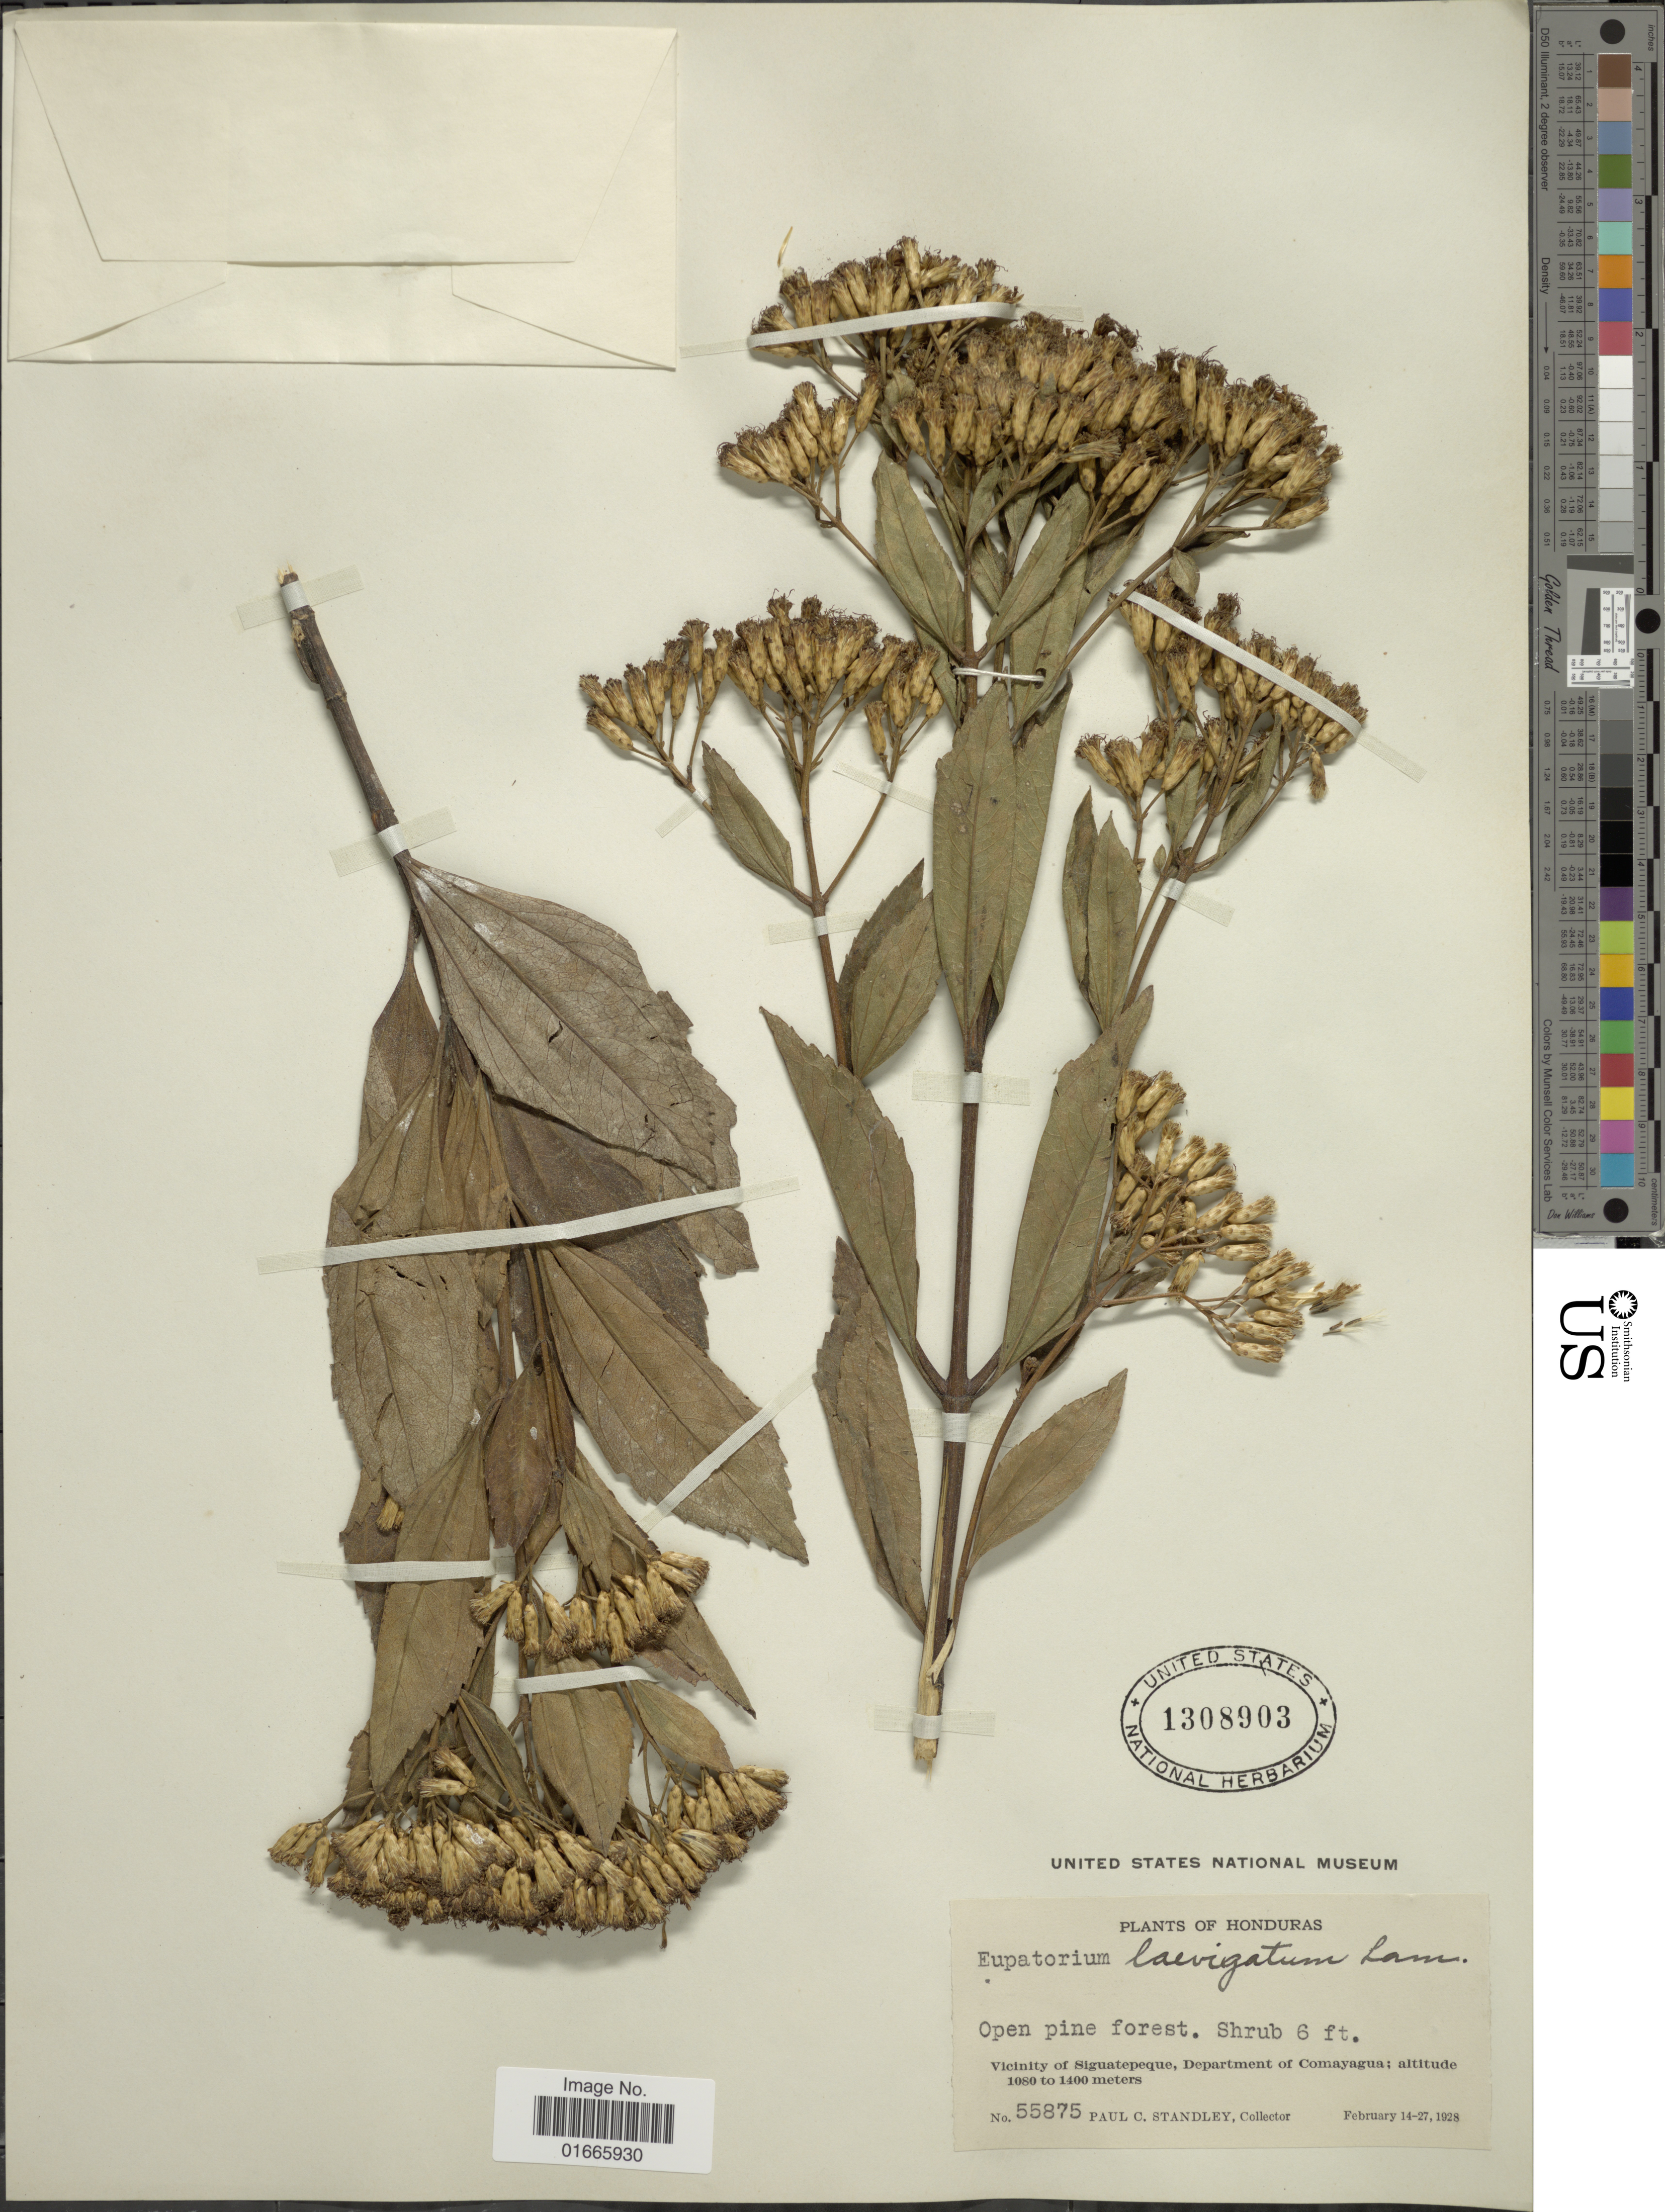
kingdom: Plantae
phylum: Tracheophyta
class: Magnoliopsida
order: Asterales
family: Asteraceae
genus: Chromolaena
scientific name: Chromolaena laevigata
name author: (Lam.) R.M. King & H. Rob.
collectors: P. C. Standley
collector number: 55875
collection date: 1928-02-14/1928-02-27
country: Honduras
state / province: Comayagua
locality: Vicinity of Siguatepeque, Department of Comayagua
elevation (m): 1080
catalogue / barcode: US 1308903